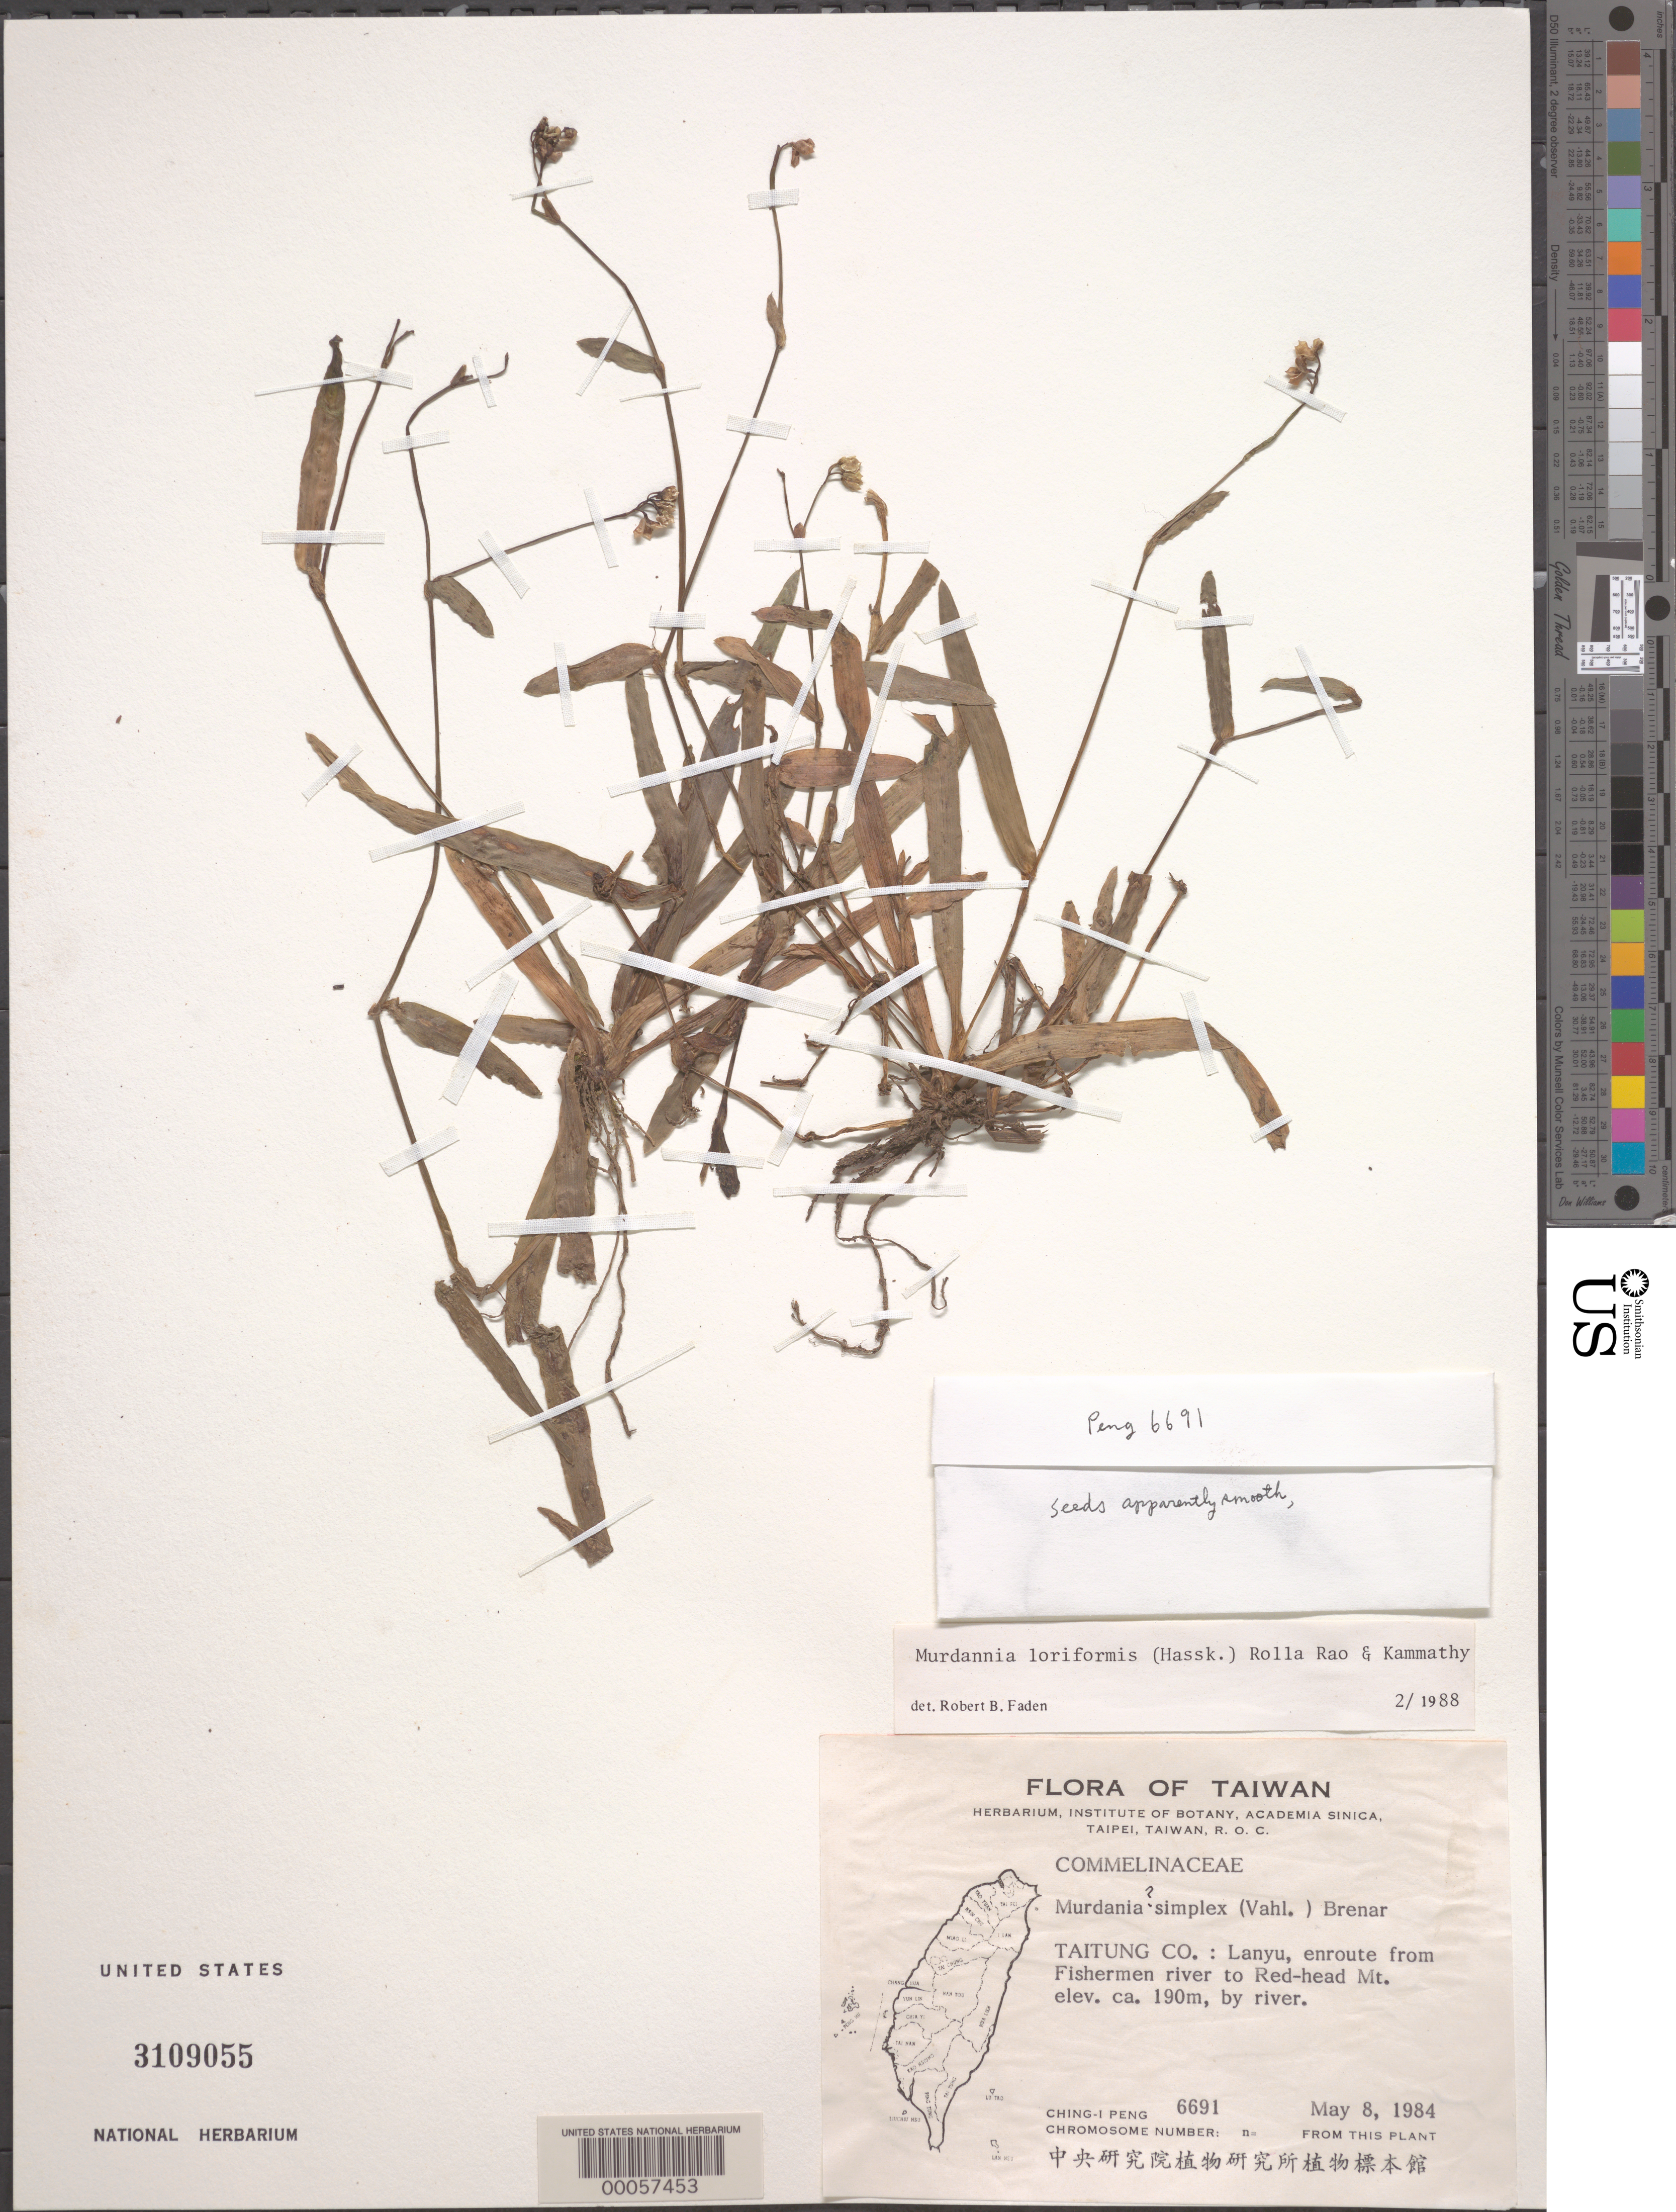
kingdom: Plantae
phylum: Tracheophyta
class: Liliopsida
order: Commelinales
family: Commelinaceae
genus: Murdannia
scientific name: Murdannia loriformis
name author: (Hassk.) R.S. Rao & Kammathy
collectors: C.-I Peng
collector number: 6691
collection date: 1984-05-08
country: Taiwan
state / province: Taitung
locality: Taitung Co.: Lanyu, enroute from Fishermen river to Red-head Mt.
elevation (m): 190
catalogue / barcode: US 3109055